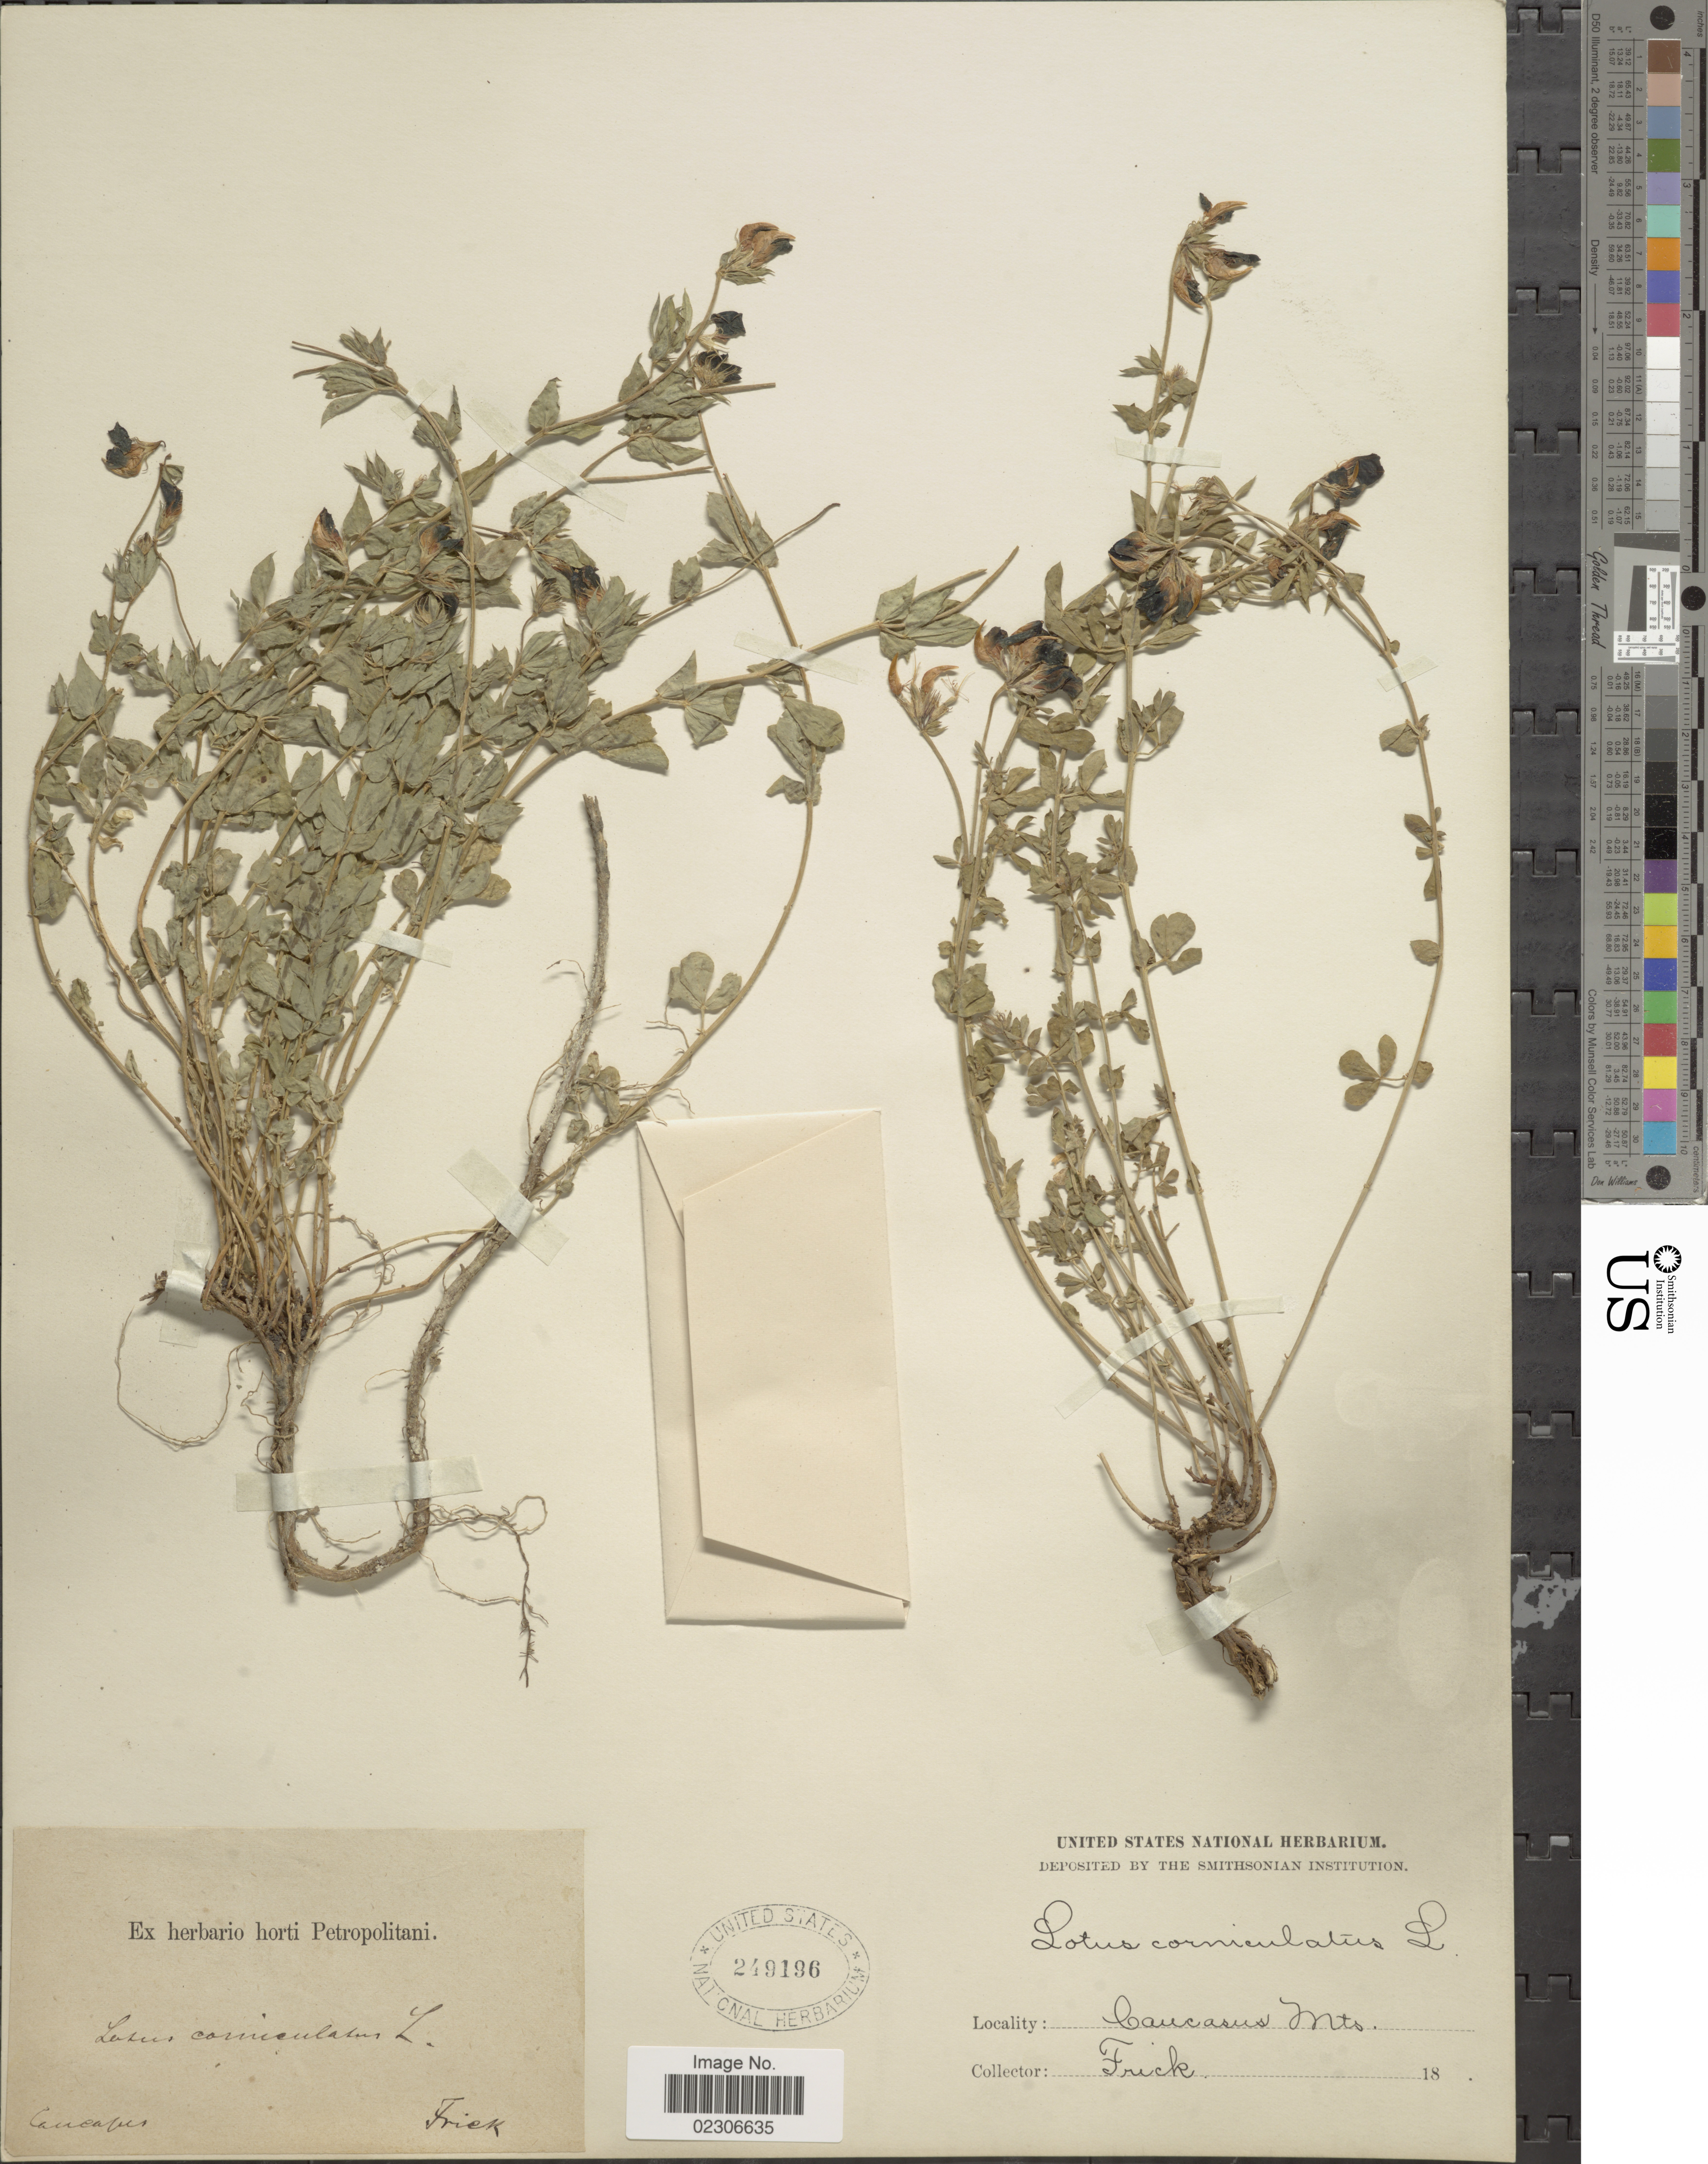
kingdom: Plantae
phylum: Tracheophyta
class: Magnoliopsida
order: Fabales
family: Fabaceae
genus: Lotus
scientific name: Lotus corniculatus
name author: L.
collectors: Frick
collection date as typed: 18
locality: Caucasus Mts.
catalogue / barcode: US 249196